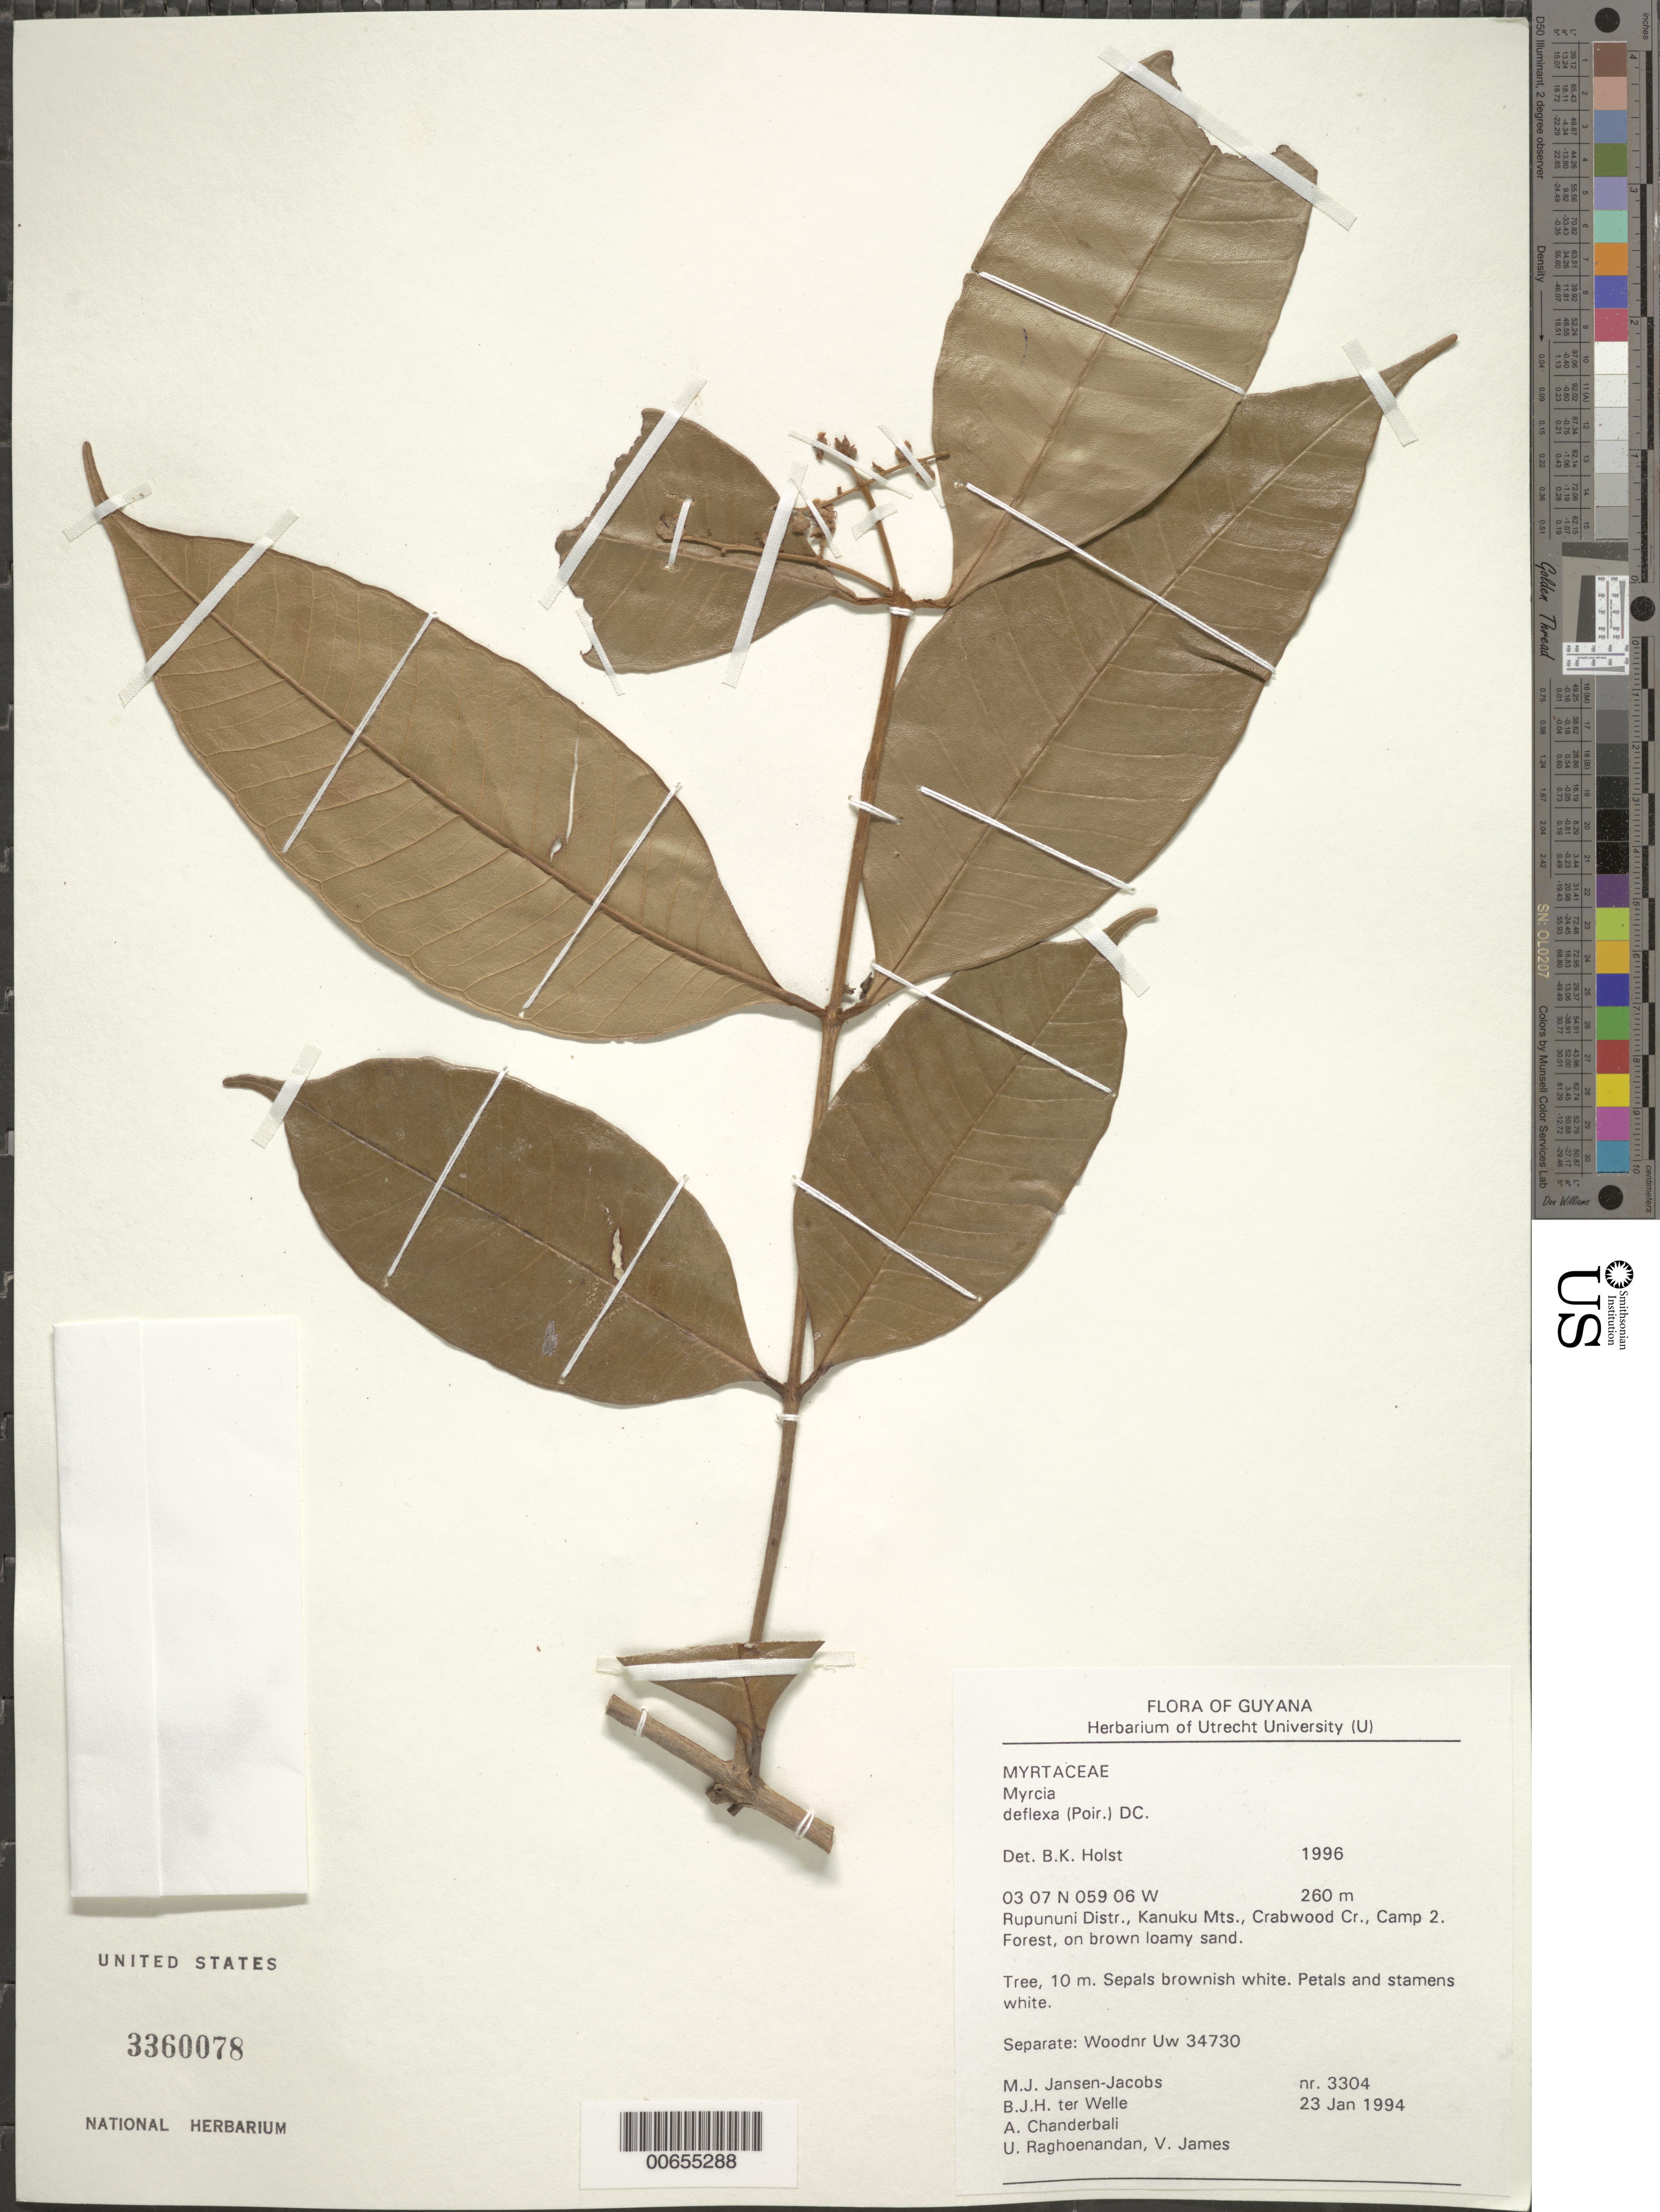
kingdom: Plantae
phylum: Tracheophyta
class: Magnoliopsida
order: Myrtales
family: Myrtaceae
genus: Myrcia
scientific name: Myrcia deflexa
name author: (Poir.) DC.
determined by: Holst, Bruce K.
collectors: M. J. Jansen-Jacobs, B. Welle, A. S. Chanderbali, U. Raghoenandan & V. James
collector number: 3304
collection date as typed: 23-Jan-94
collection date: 1994-01-23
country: Guyana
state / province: U. Takutu-U. Essequibo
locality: Crabwood Cr., Camp 2, Kanuku Mts., Rupununi District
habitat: Forest on brown loamy sand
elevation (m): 260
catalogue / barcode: US 3360078